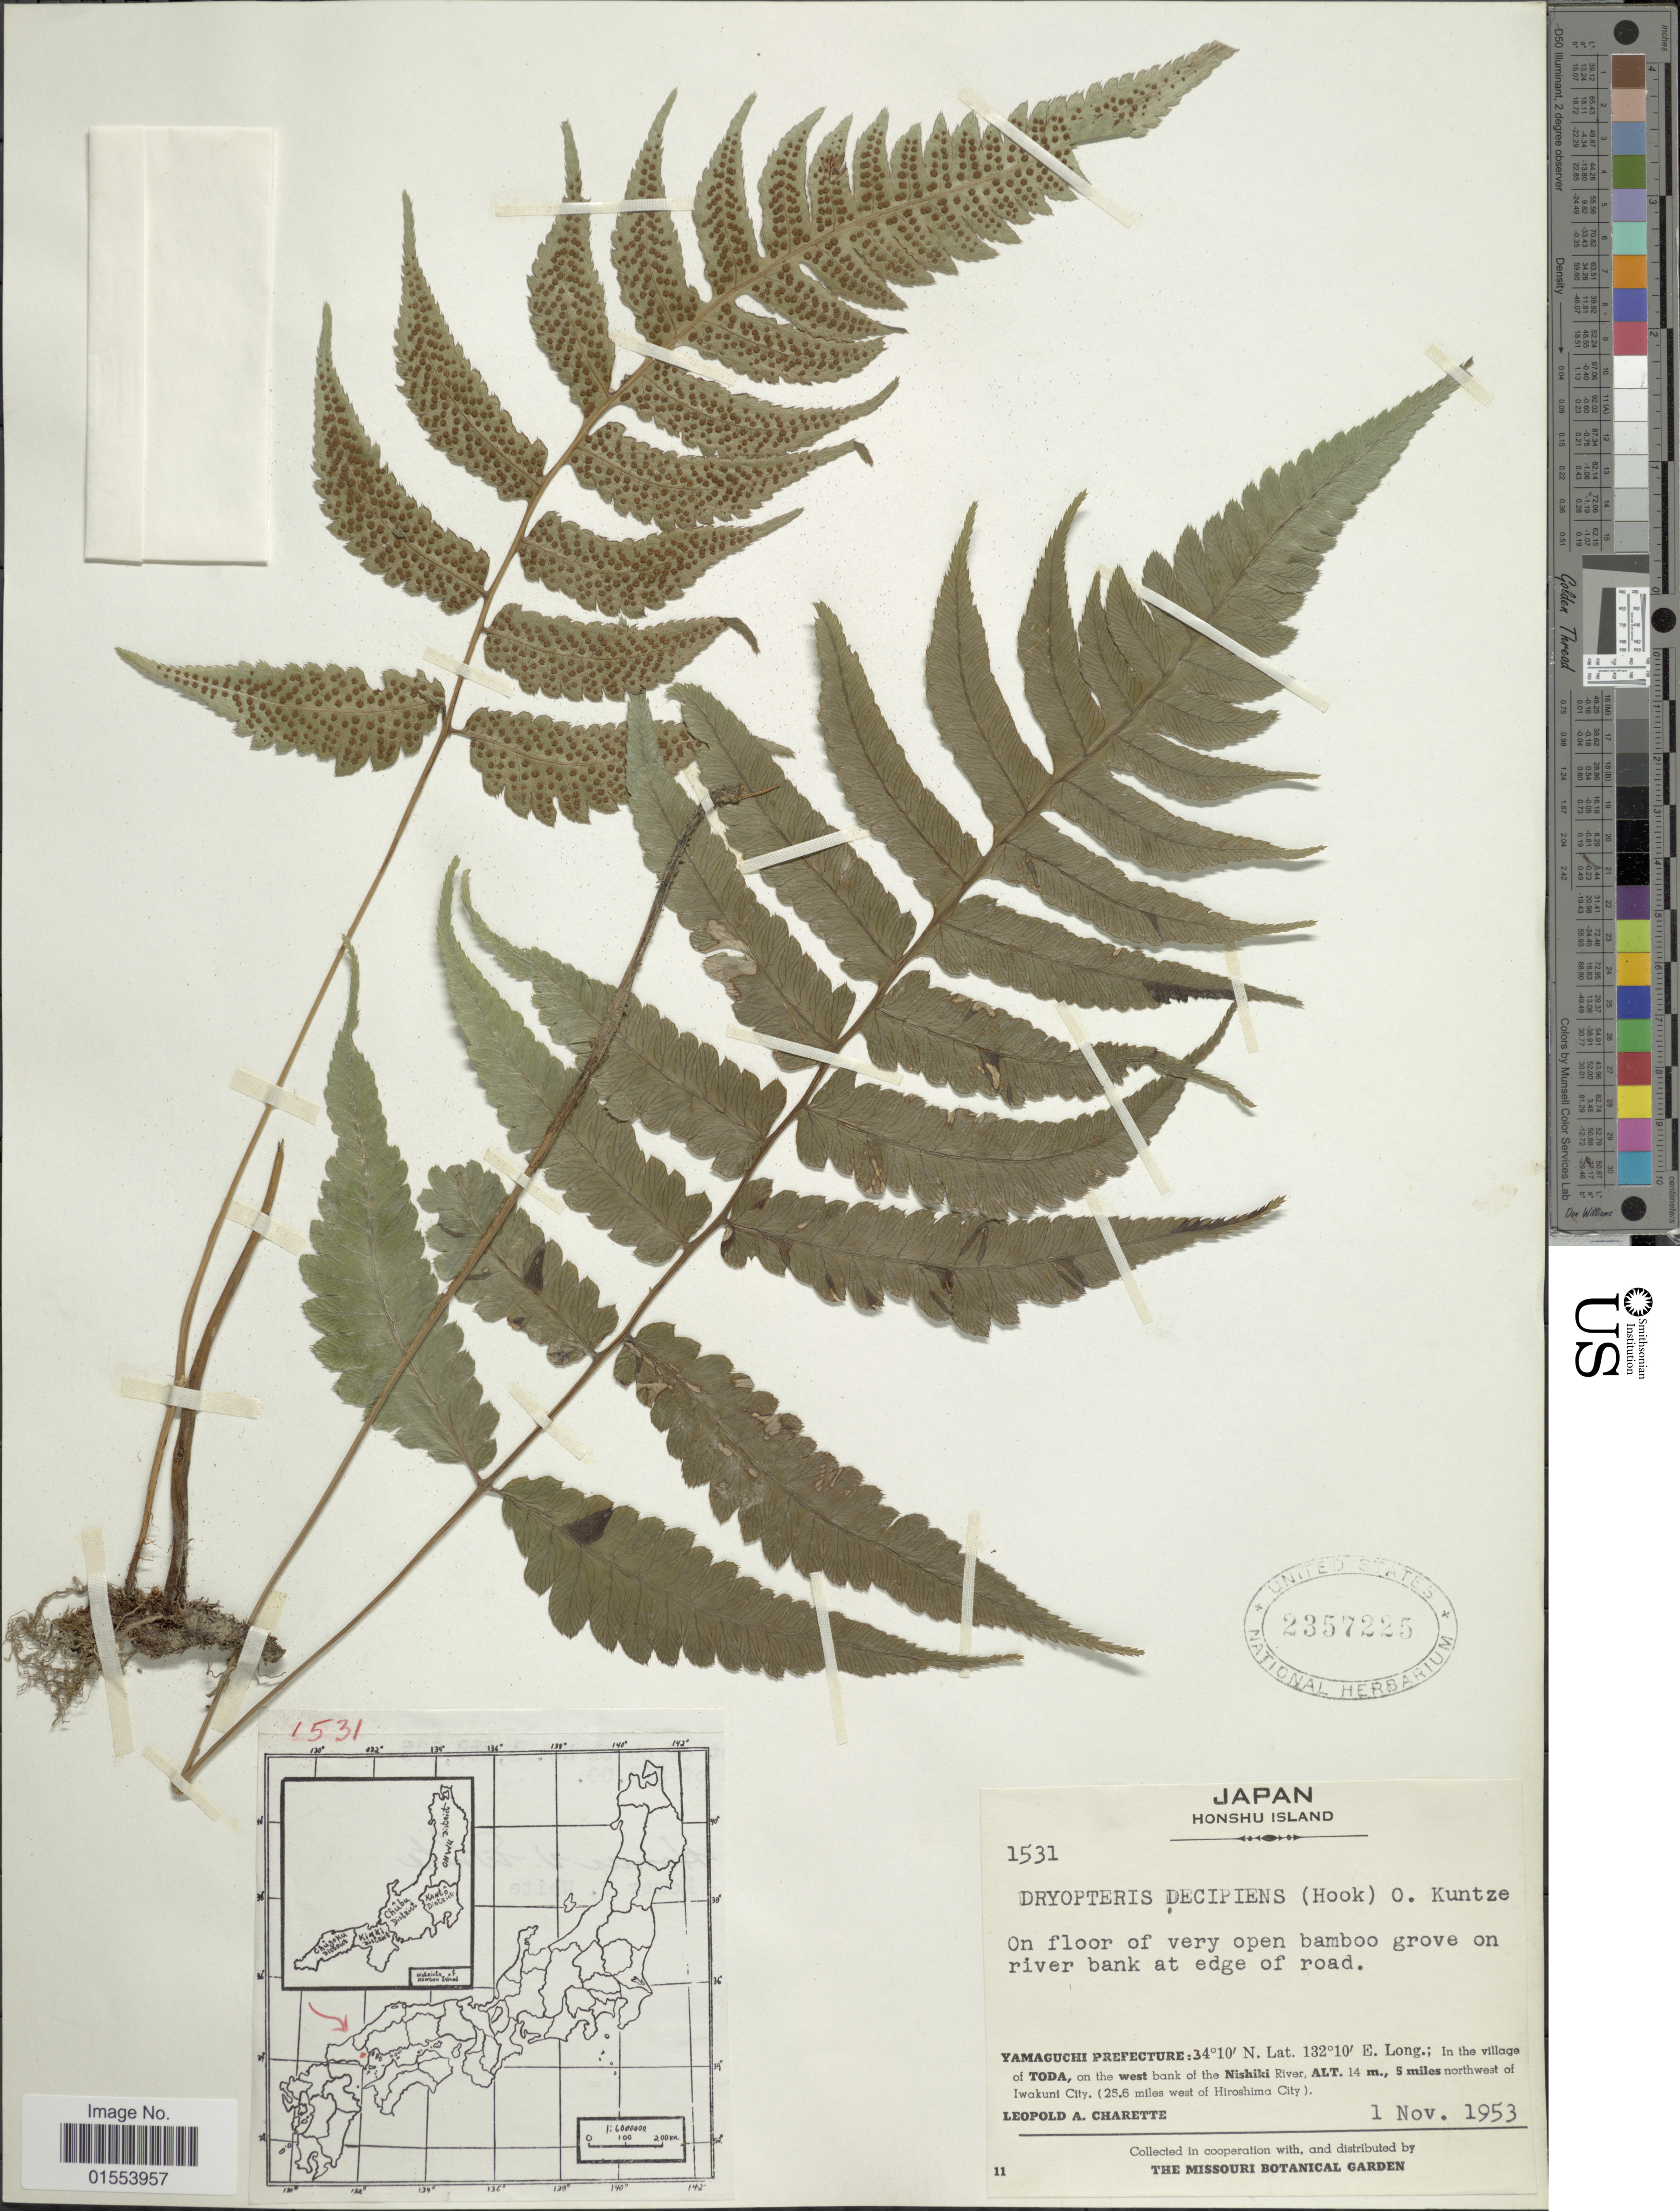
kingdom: Plantae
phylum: Tracheophyta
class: Polypodiopsida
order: Polypodiales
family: Dryopteridaceae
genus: Dryopteris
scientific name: Dryopteris decipiens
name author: (Hook.) Kuntze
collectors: L. A. Charette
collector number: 1531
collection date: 1953-11-01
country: Japan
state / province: Yamaguti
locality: Japan, Honshu Island. Yamaguchi Prefecture: In the village of Toda, on the west bank of the Nishiki River, 5 miles northwest of Iwakuni City (25.6 miles west of Hiroshima City).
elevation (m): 14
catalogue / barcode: US 2357225